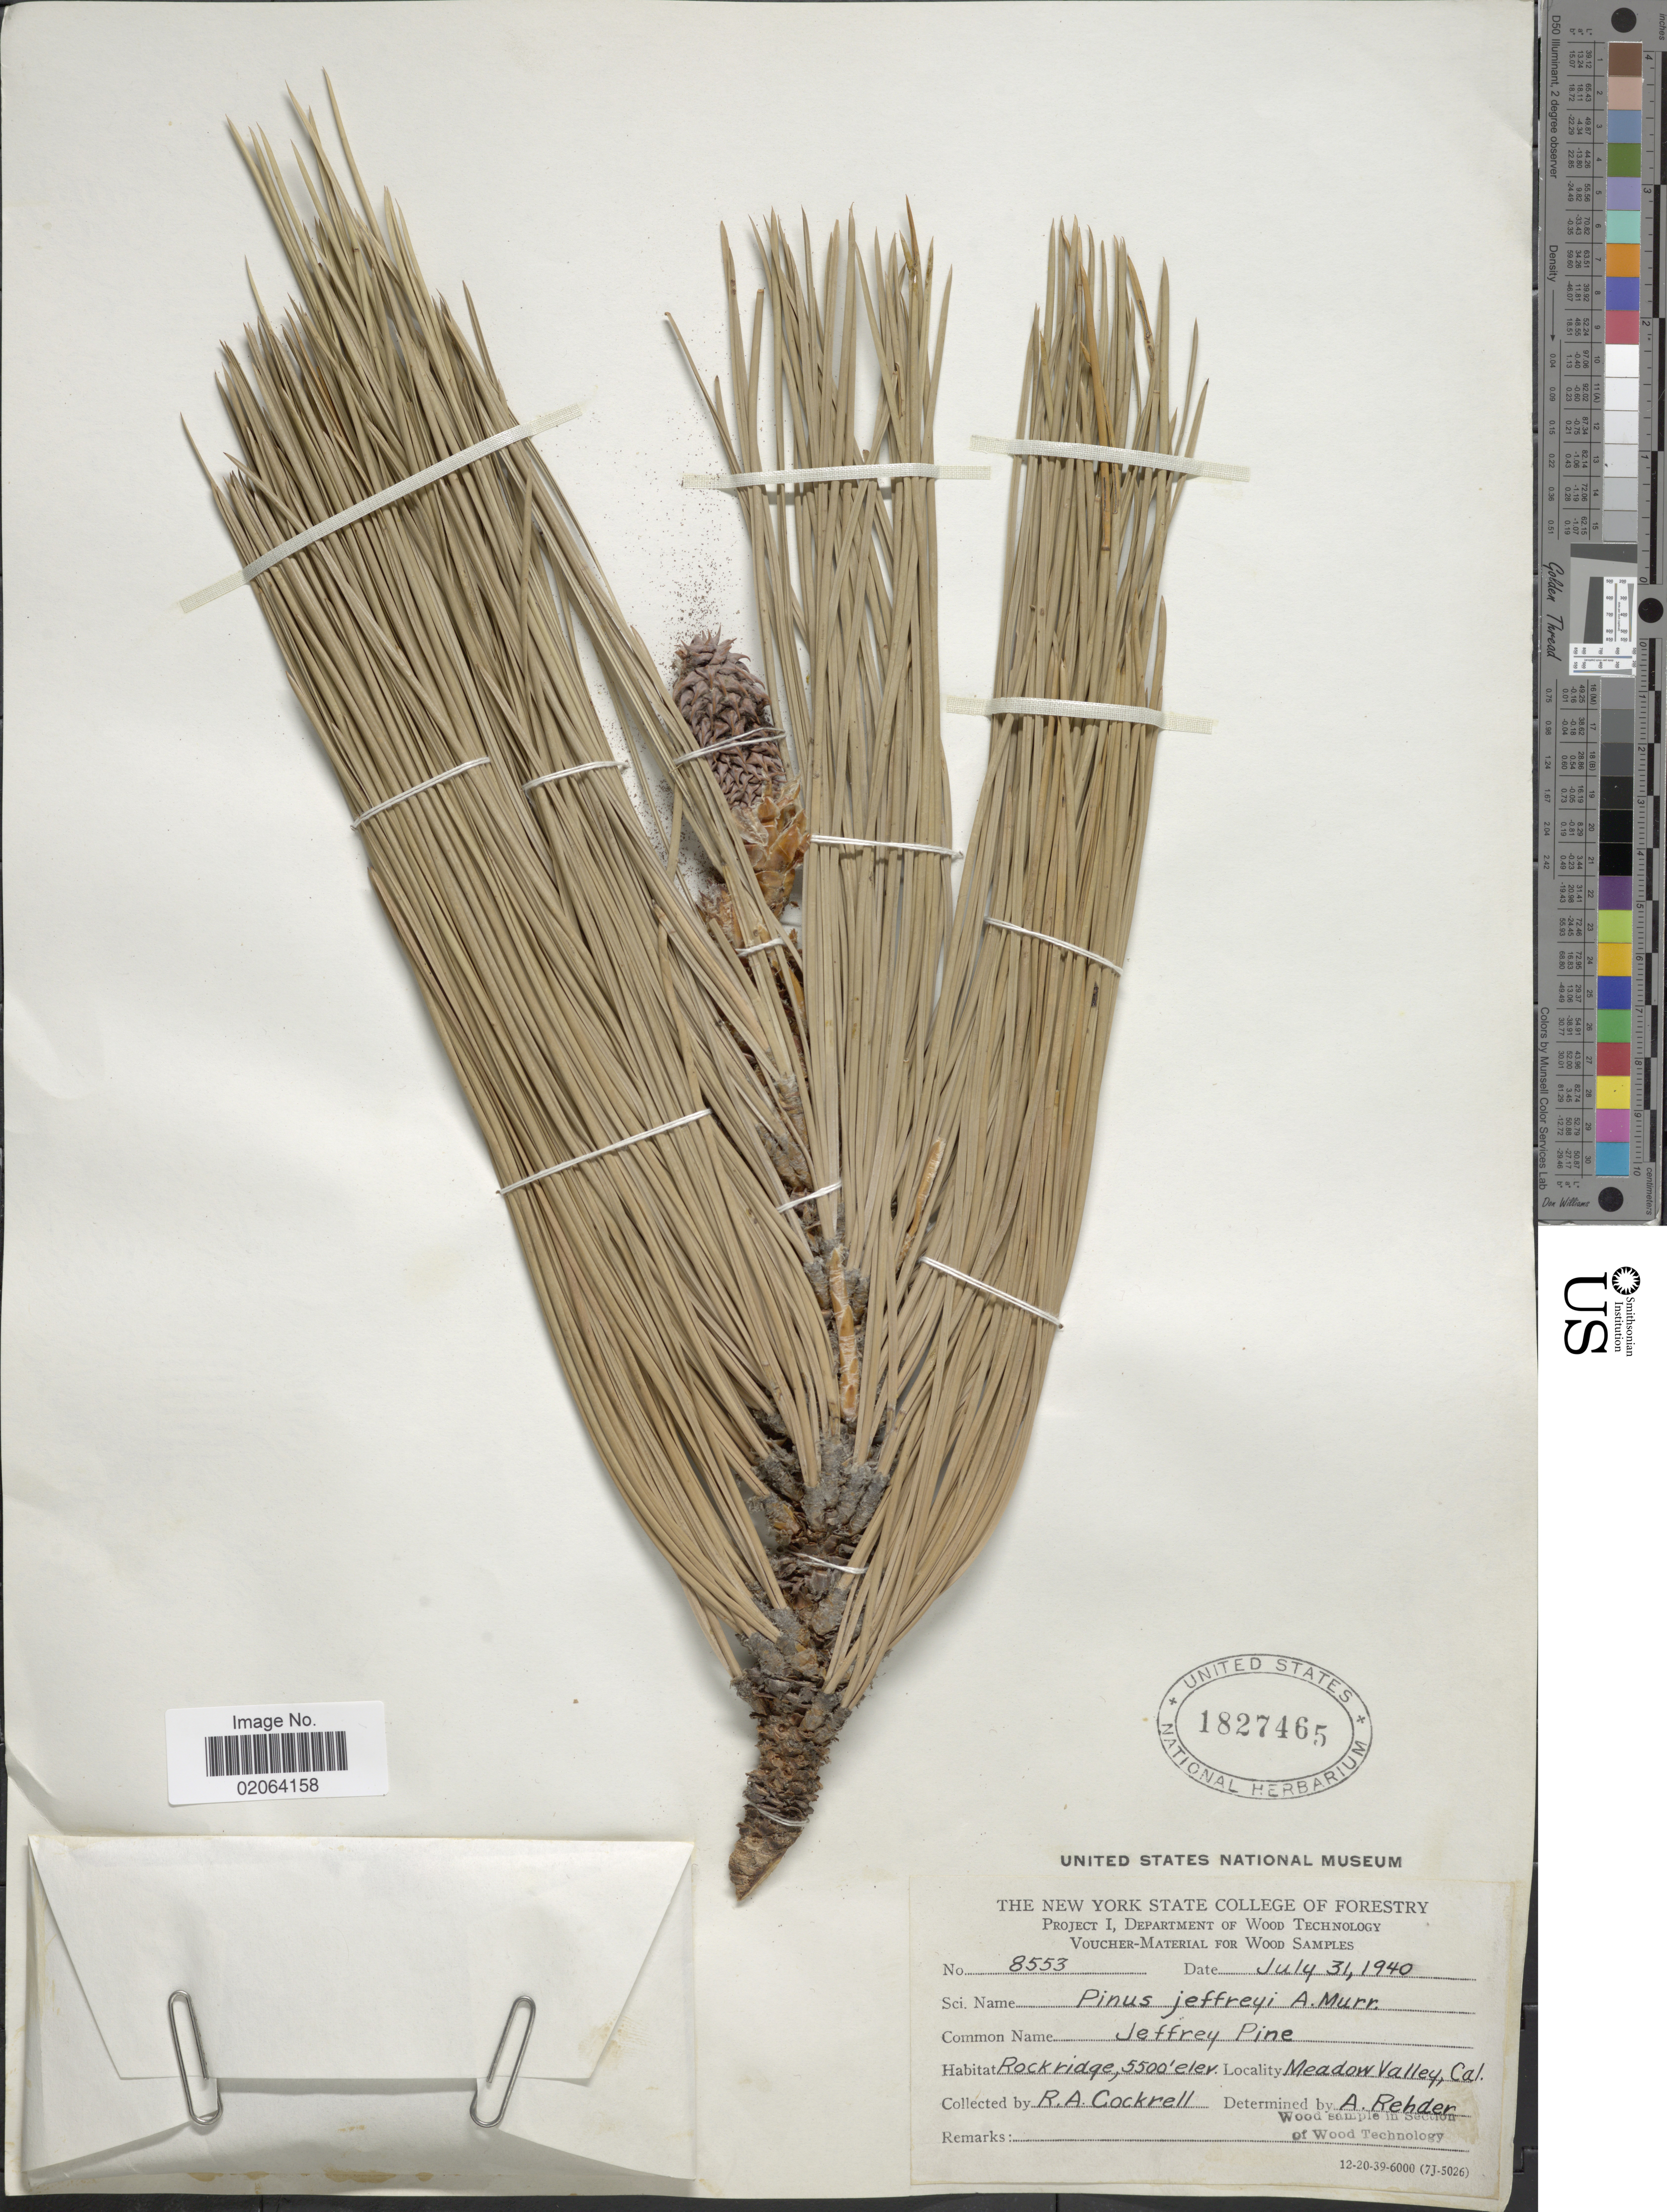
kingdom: Plantae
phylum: Tracheophyta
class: Pinopsida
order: Pinales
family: Pinaceae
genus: Pinus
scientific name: Pinus jeffreyi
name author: Balf.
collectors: R. Cockrell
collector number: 8553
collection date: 1940-07-31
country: United States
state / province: California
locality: Meadow Valley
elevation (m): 1676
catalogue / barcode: US 1827465